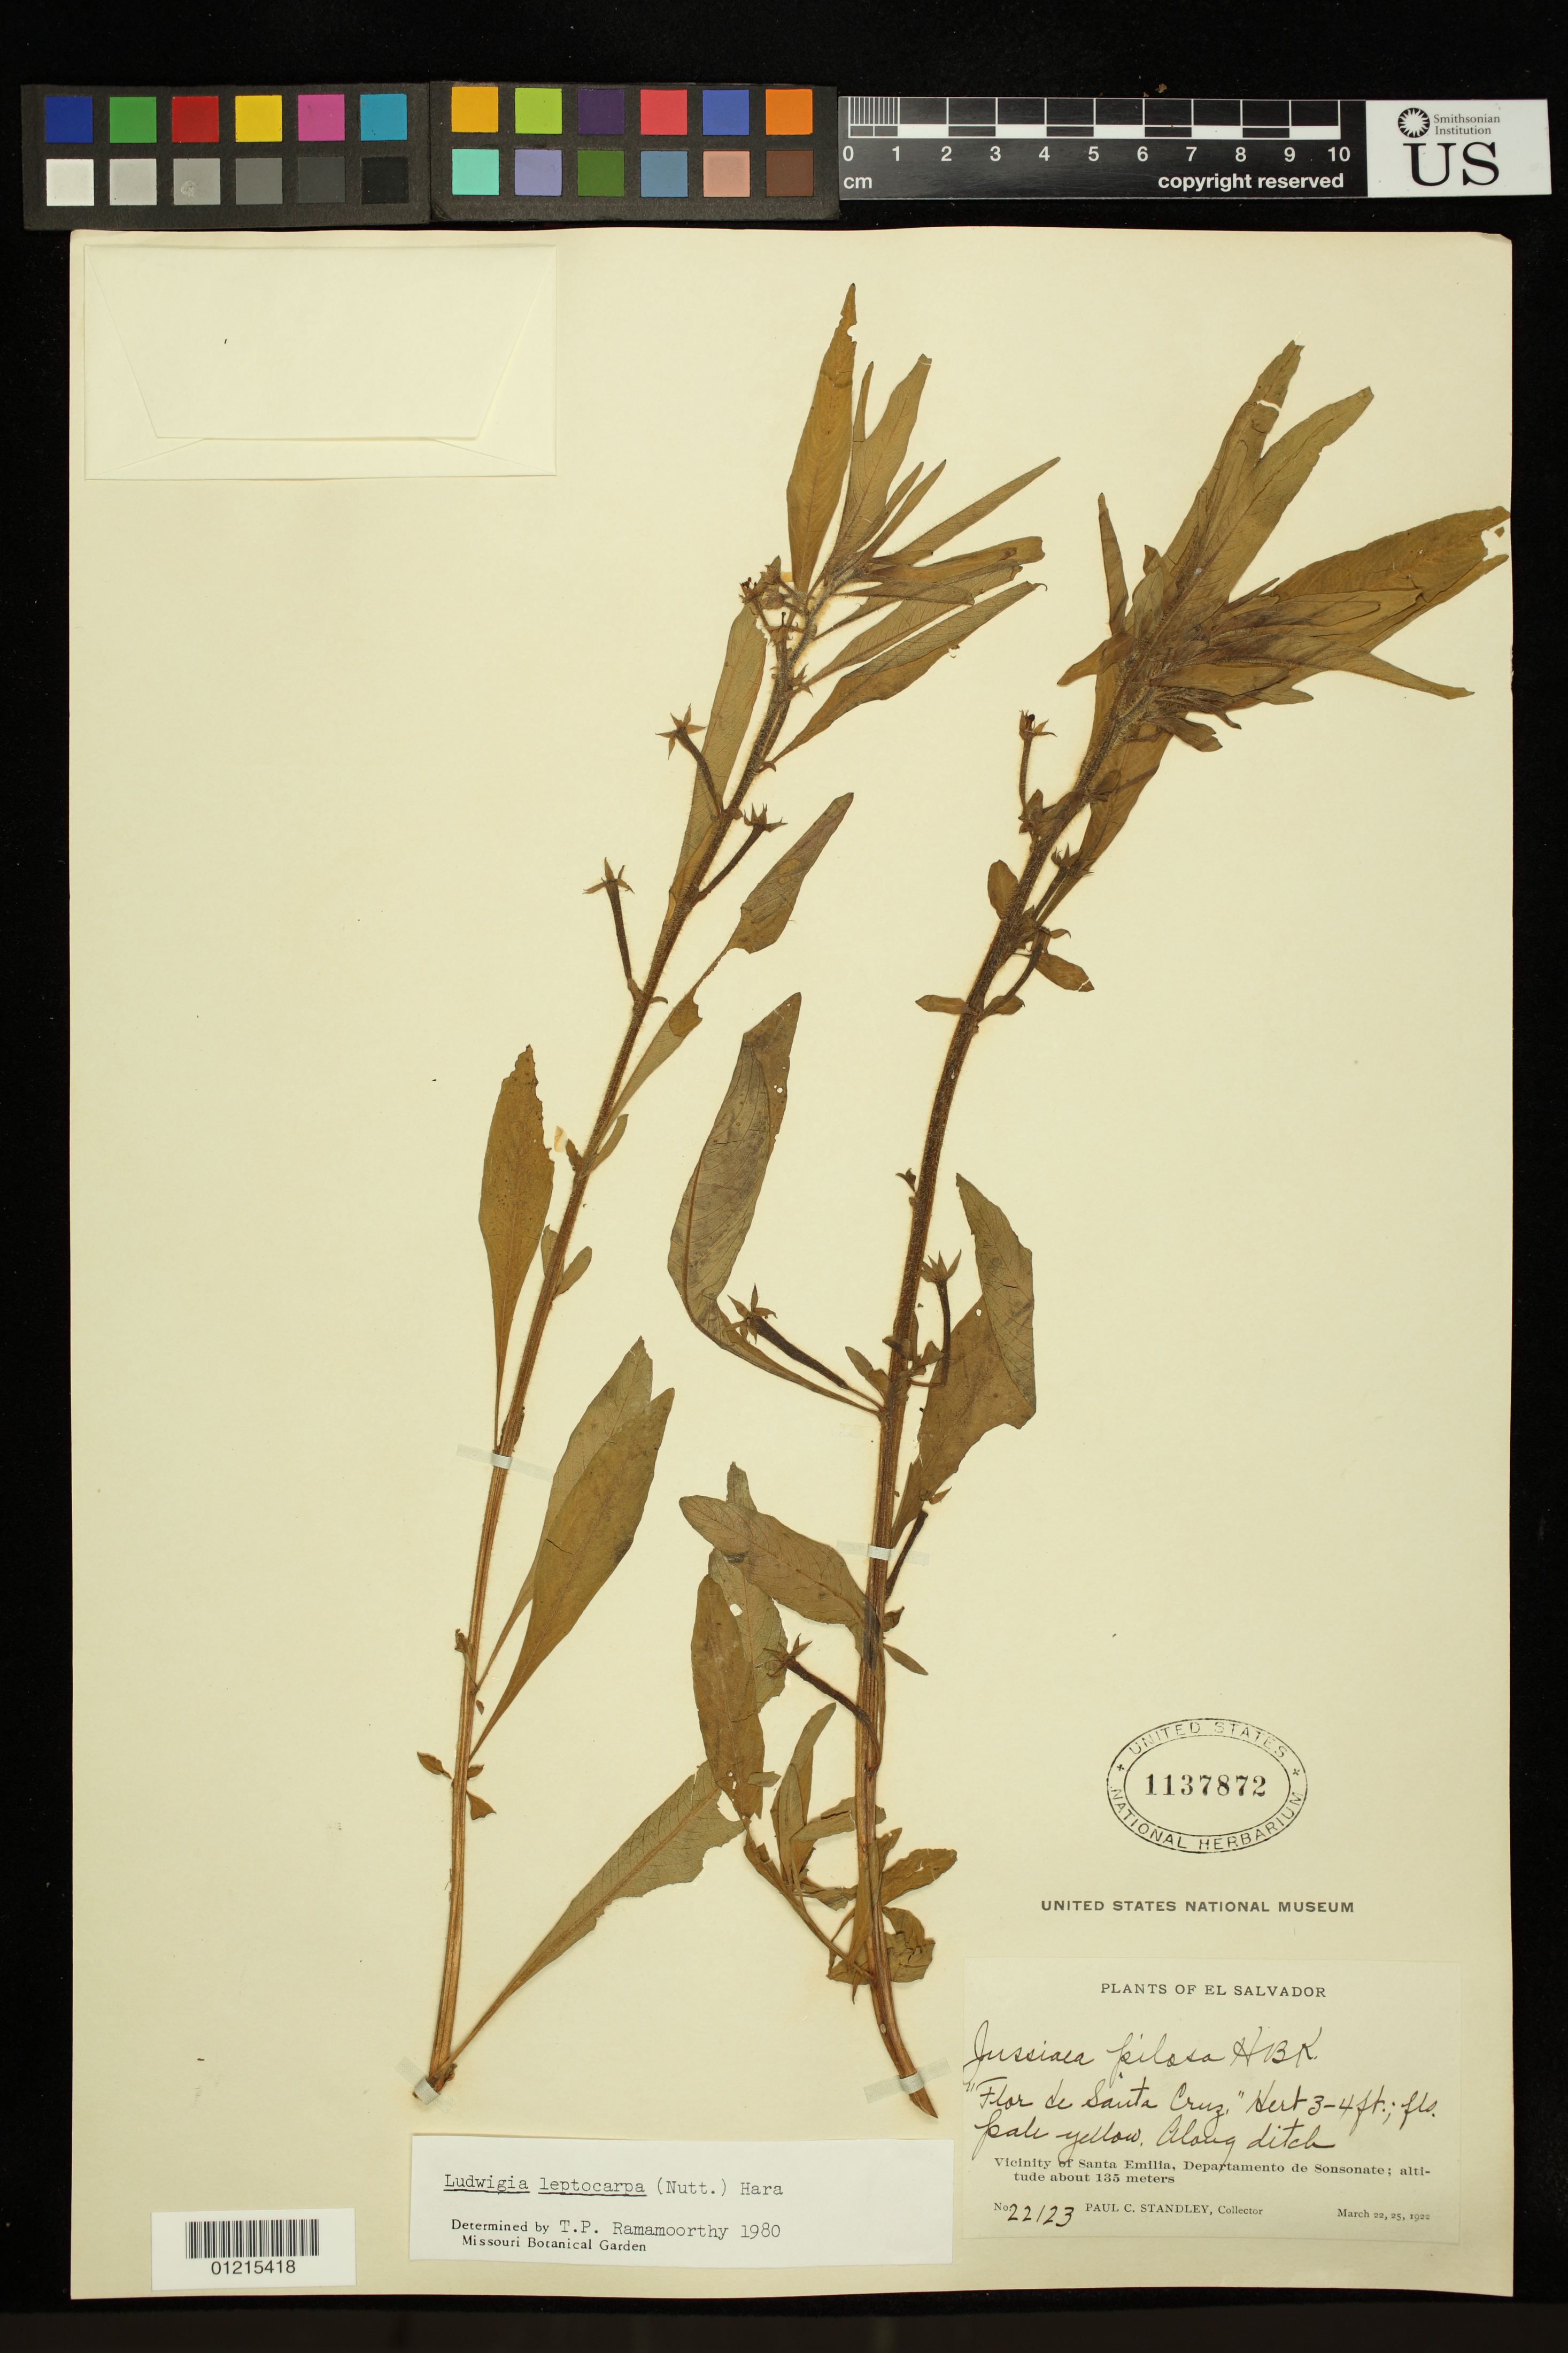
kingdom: Plantae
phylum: Tracheophyta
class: Magnoliopsida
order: Myrtales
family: Onagraceae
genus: Ludwigia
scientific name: Ludwigia leptocarpa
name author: (Nutt.) H. Hara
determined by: Ramamoorthy, T. P.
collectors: P. C. Standley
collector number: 22123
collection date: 1922-03-22,1922-03-25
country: El Salvador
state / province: Sonsonate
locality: Vicitity of Santa Emilia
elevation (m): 135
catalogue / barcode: US 1137872